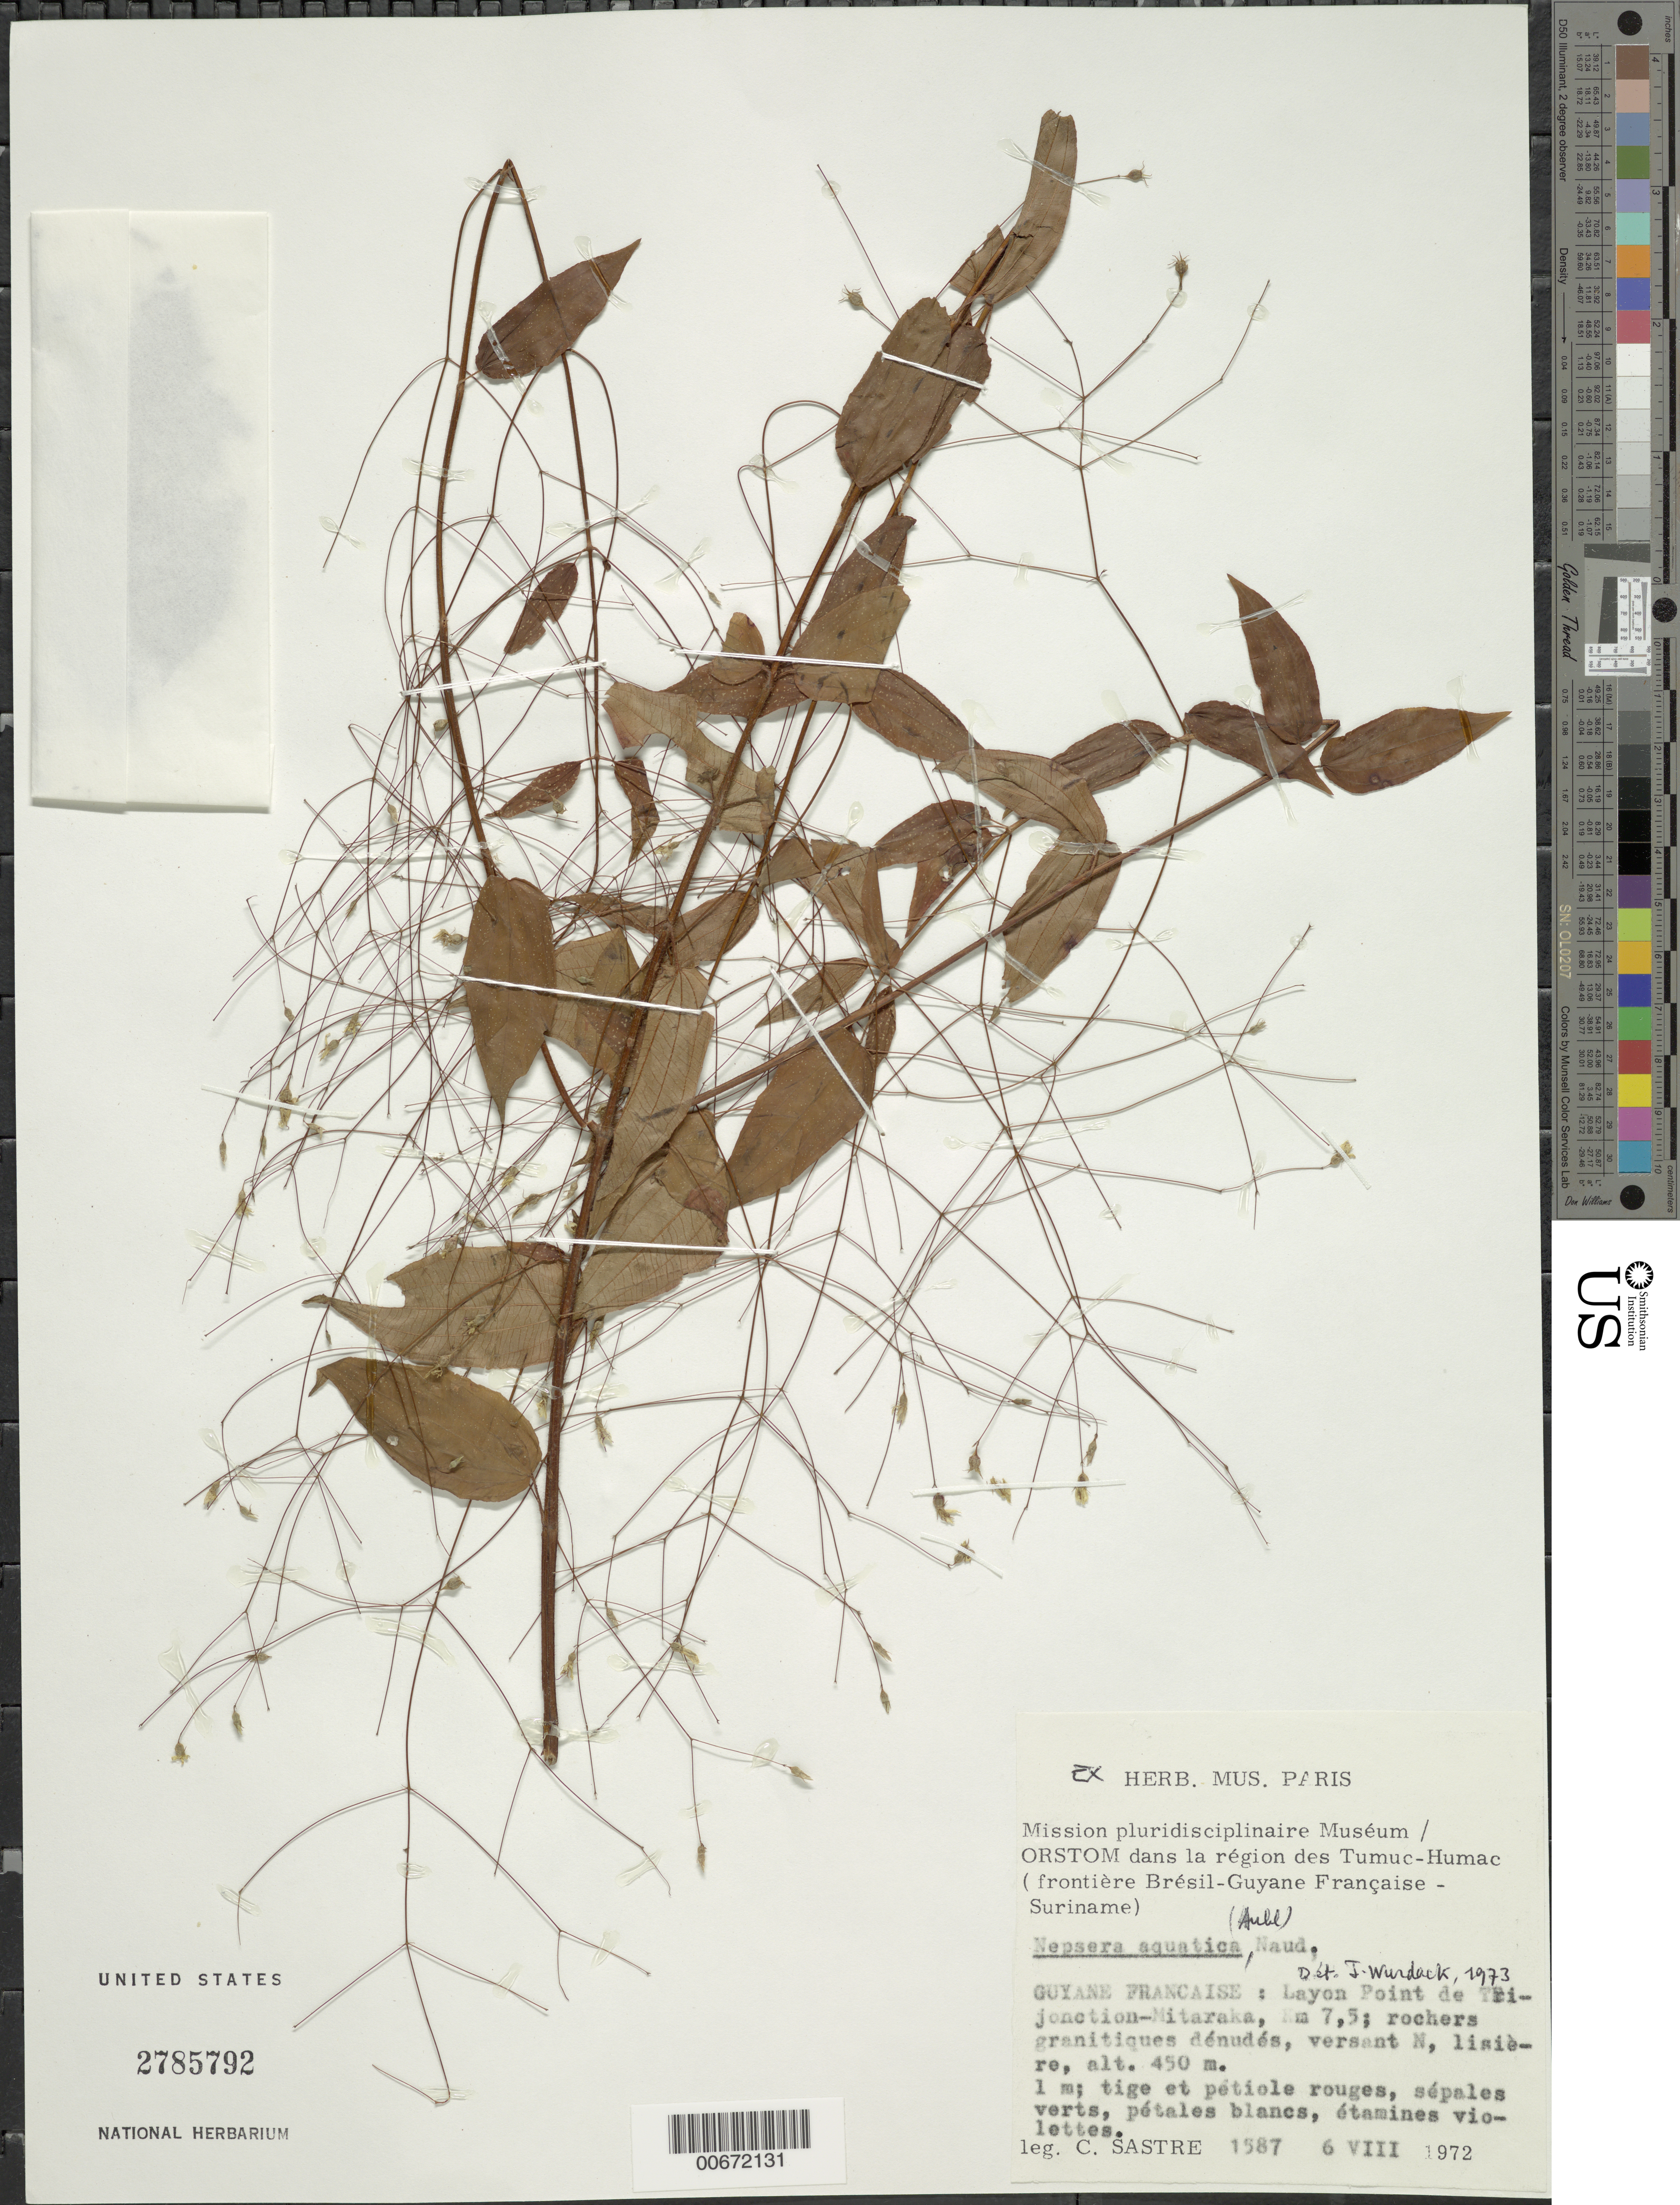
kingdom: Plantae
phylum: Tracheophyta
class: Magnoliopsida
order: Myrtales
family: Melastomataceae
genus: Nepsera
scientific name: Nepsera aquatica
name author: (Aubl.) Naudin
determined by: Wurdack, John J., (US), US (UNITED STATES)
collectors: C. H. L. Sastre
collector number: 1587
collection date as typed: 6-Aug-72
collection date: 1972-08-06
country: French Guiana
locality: Layon Point de Trijonetion-Mitaraka, km 7.5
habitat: Rochers granitiques dénudés, versant N, lisière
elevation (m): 450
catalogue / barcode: US 2785792